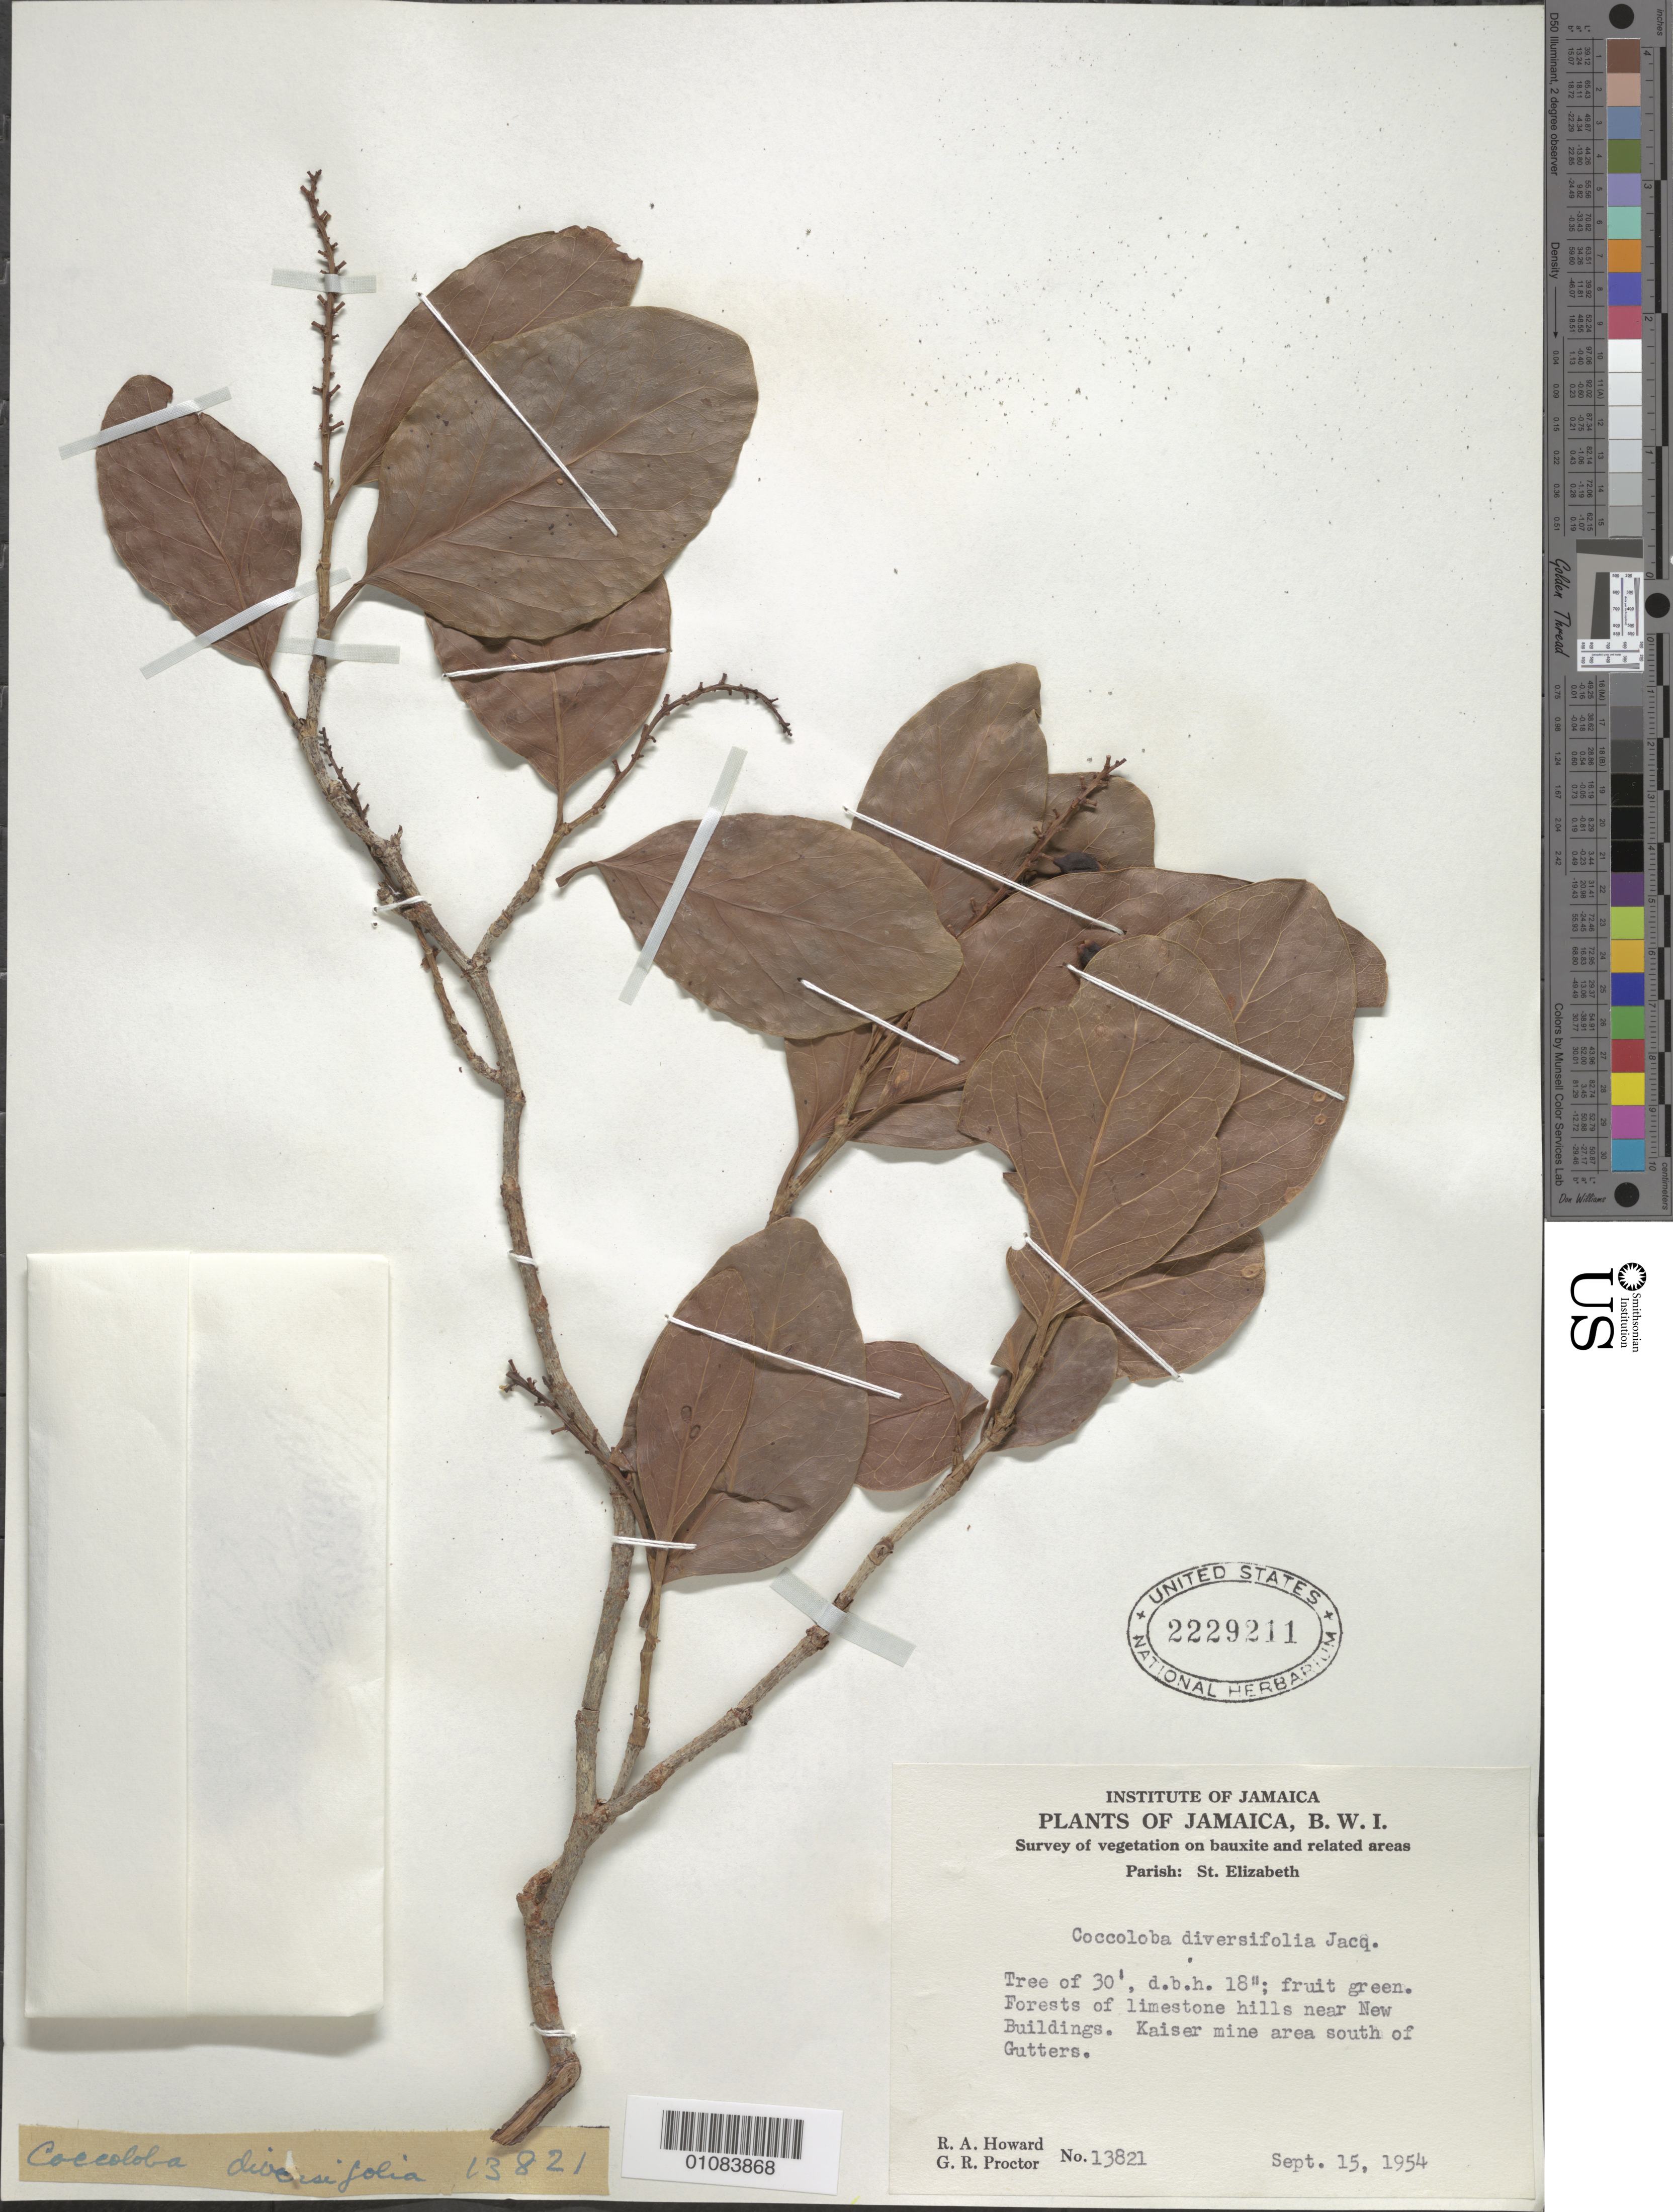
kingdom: Plantae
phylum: Tracheophyta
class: Magnoliopsida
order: Caryophyllales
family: Polygonaceae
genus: Coccoloba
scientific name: Coccoloba diversifolia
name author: Jacq.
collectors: R. A. Howard & G. R. Proctor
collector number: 138121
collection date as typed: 15 Sep 1954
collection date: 1954-09-15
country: Jamaica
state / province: Saint Elizabeth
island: Jamaica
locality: Near New Buildings. Kaiser mine area south of Gutters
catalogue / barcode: US 2229211